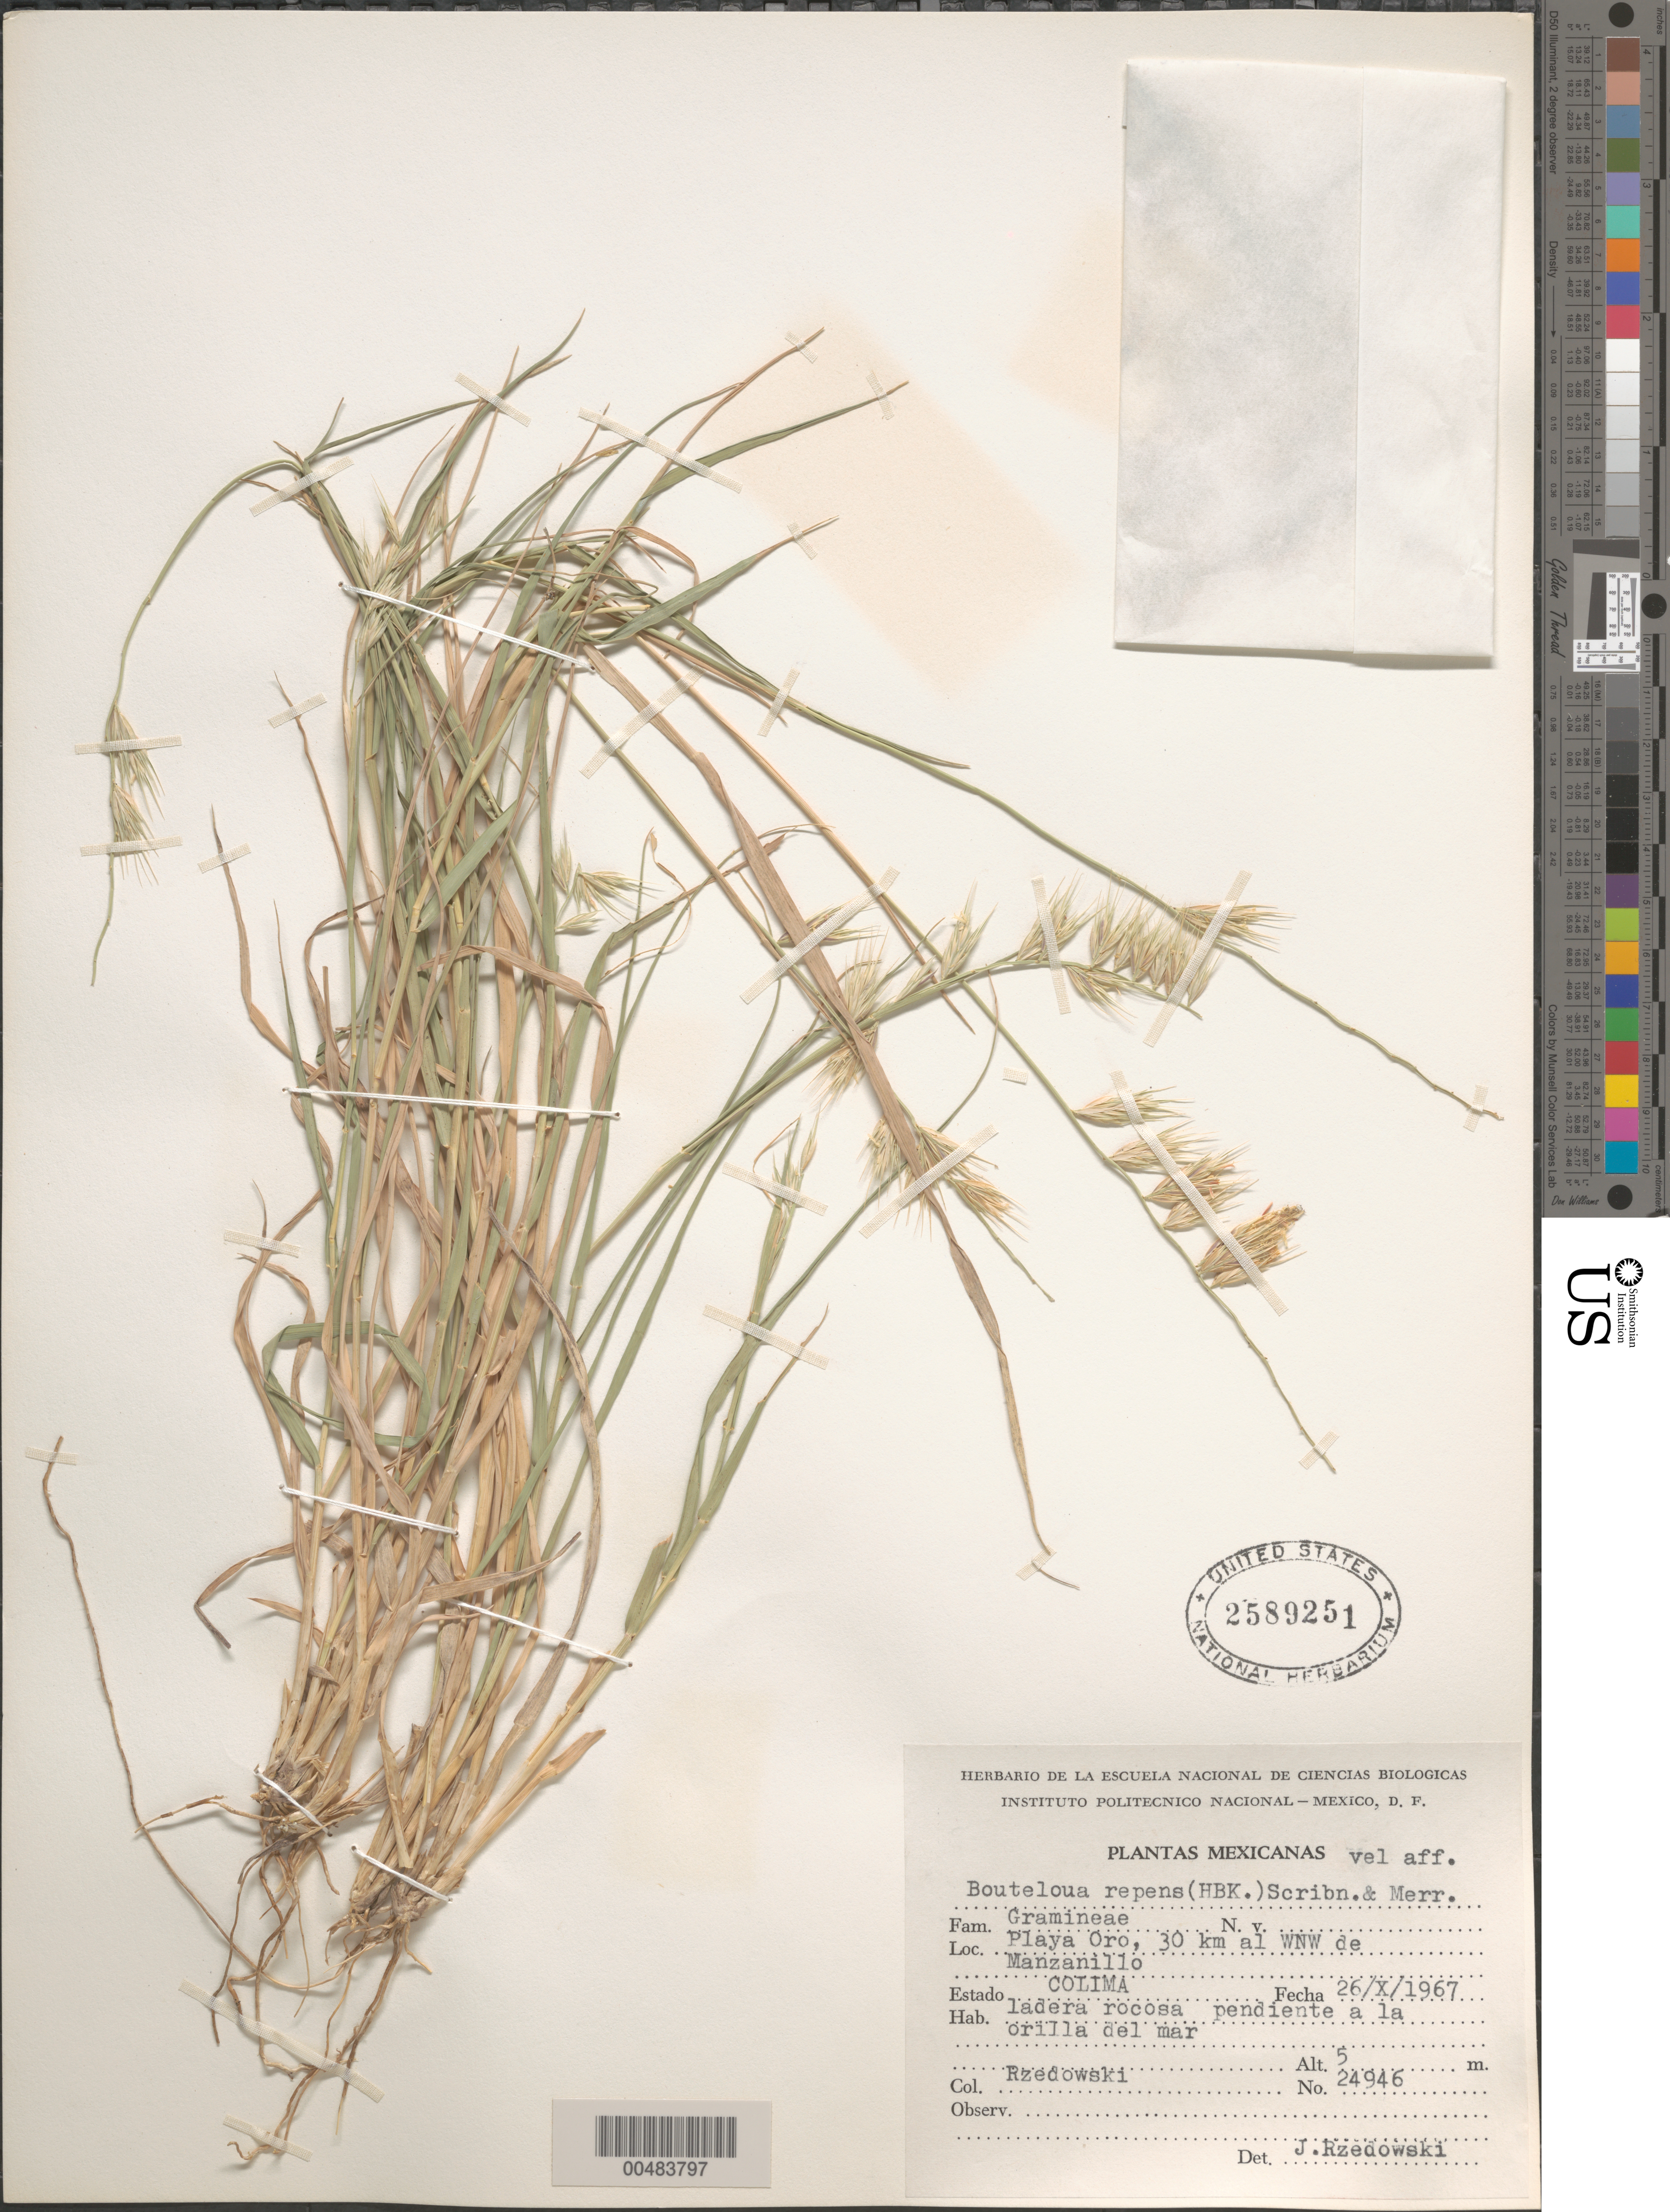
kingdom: Plantae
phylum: Tracheophyta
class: Liliopsida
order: Poales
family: Poaceae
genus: Bouteloua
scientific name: Bouteloua repens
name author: (Kunth) Scribn. & Merr.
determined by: Rzedowski, J.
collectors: J. Rzedowski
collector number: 24946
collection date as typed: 26 Oct 1967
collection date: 1967-10-26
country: Mexico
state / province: Colima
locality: Playa Oro, 30 km al WNW de Manzanillo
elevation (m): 5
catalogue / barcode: US 2589251